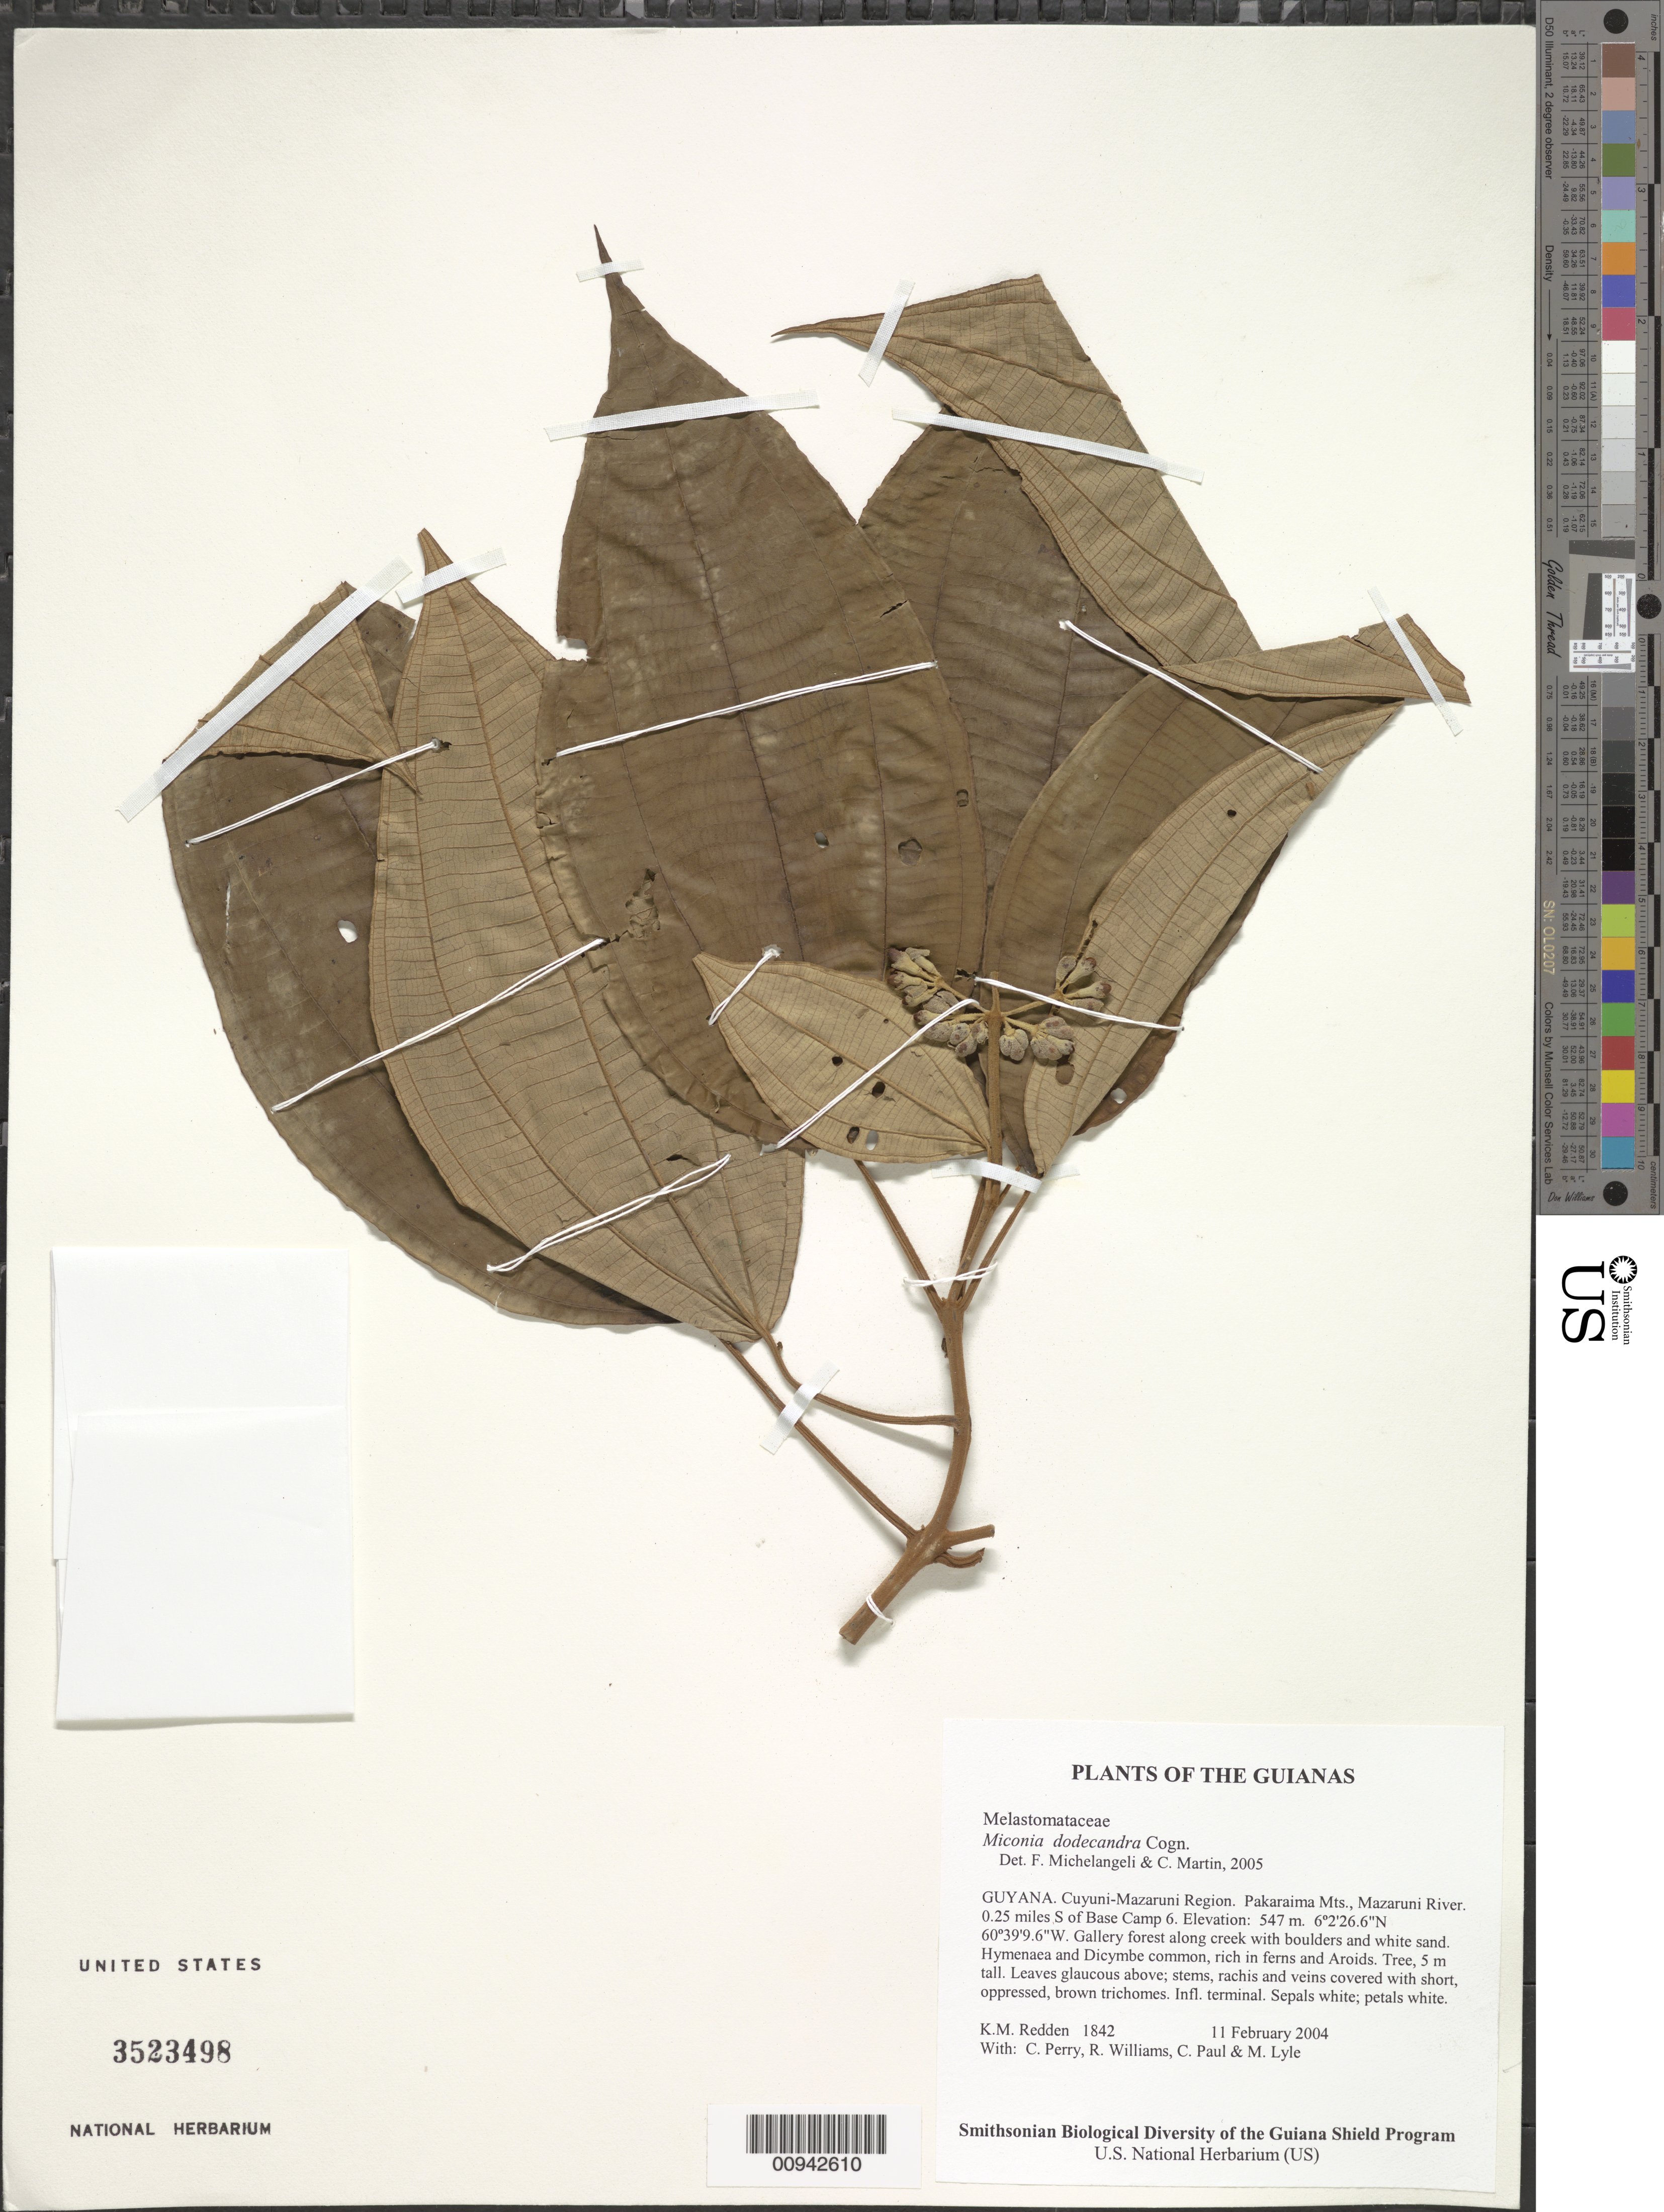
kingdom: Plantae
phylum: Tracheophyta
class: Magnoliopsida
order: Myrtales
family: Melastomataceae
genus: Miconia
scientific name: Miconia dodecandra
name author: Cogn.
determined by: Michelangeli, F. A.; Martin, C.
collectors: K. M. Redden, C. Perry, R. Williams, C. Paul & M. Lyle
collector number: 1842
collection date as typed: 11 February 2004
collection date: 2004-02-11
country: Guyana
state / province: Cuyuni-Mazaruni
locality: Pakaraima Mts., Mazaruni River. 0.25 miles S of Base Camp 6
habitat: Gallery forest along creek with boulders and white sand. Hymenaea and Dicymbe common, rich in ferns and aroids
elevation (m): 547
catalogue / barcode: US 3523498